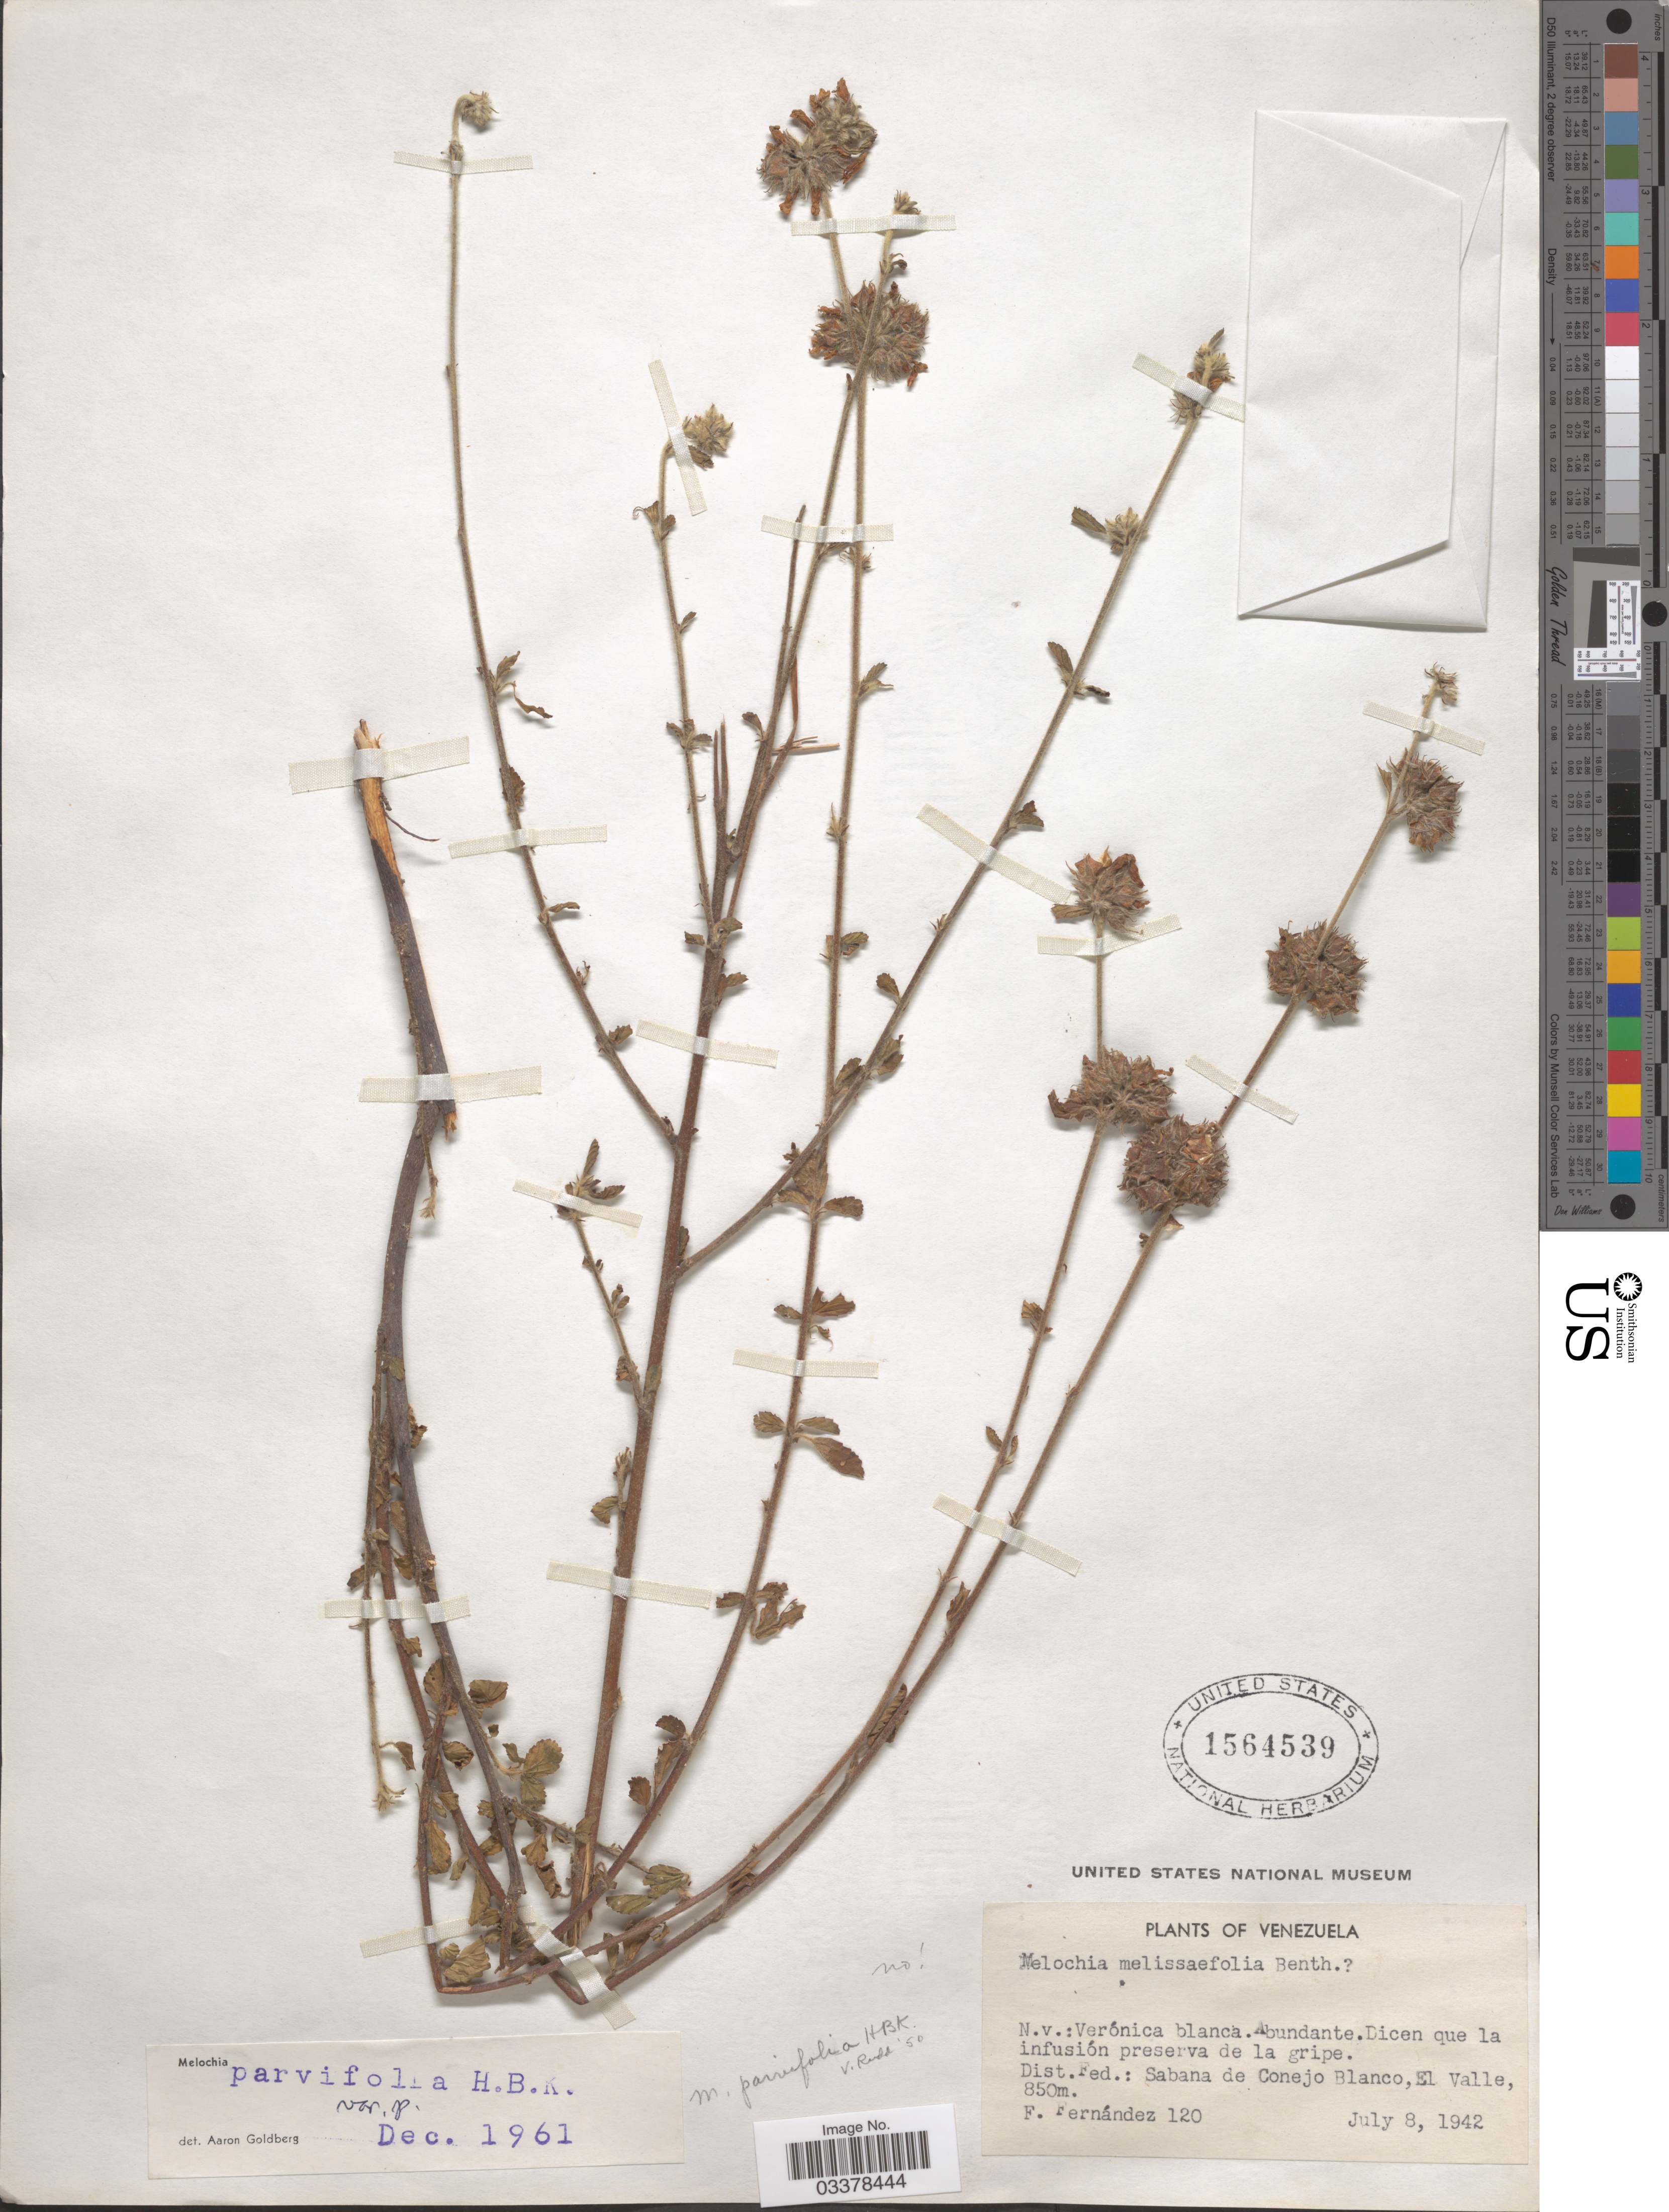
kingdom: Plantae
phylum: Tracheophyta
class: Magnoliopsida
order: Malvales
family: Malvaceae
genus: Melochia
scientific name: Melochia parvifolia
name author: Kunth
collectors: F. Fernández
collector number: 120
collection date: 1942-07-08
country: Colombia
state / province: Valle del Cauca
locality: Dist. Fed.: Sabana de Conejo Blanco, El Valle.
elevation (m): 850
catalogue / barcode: US 1564539